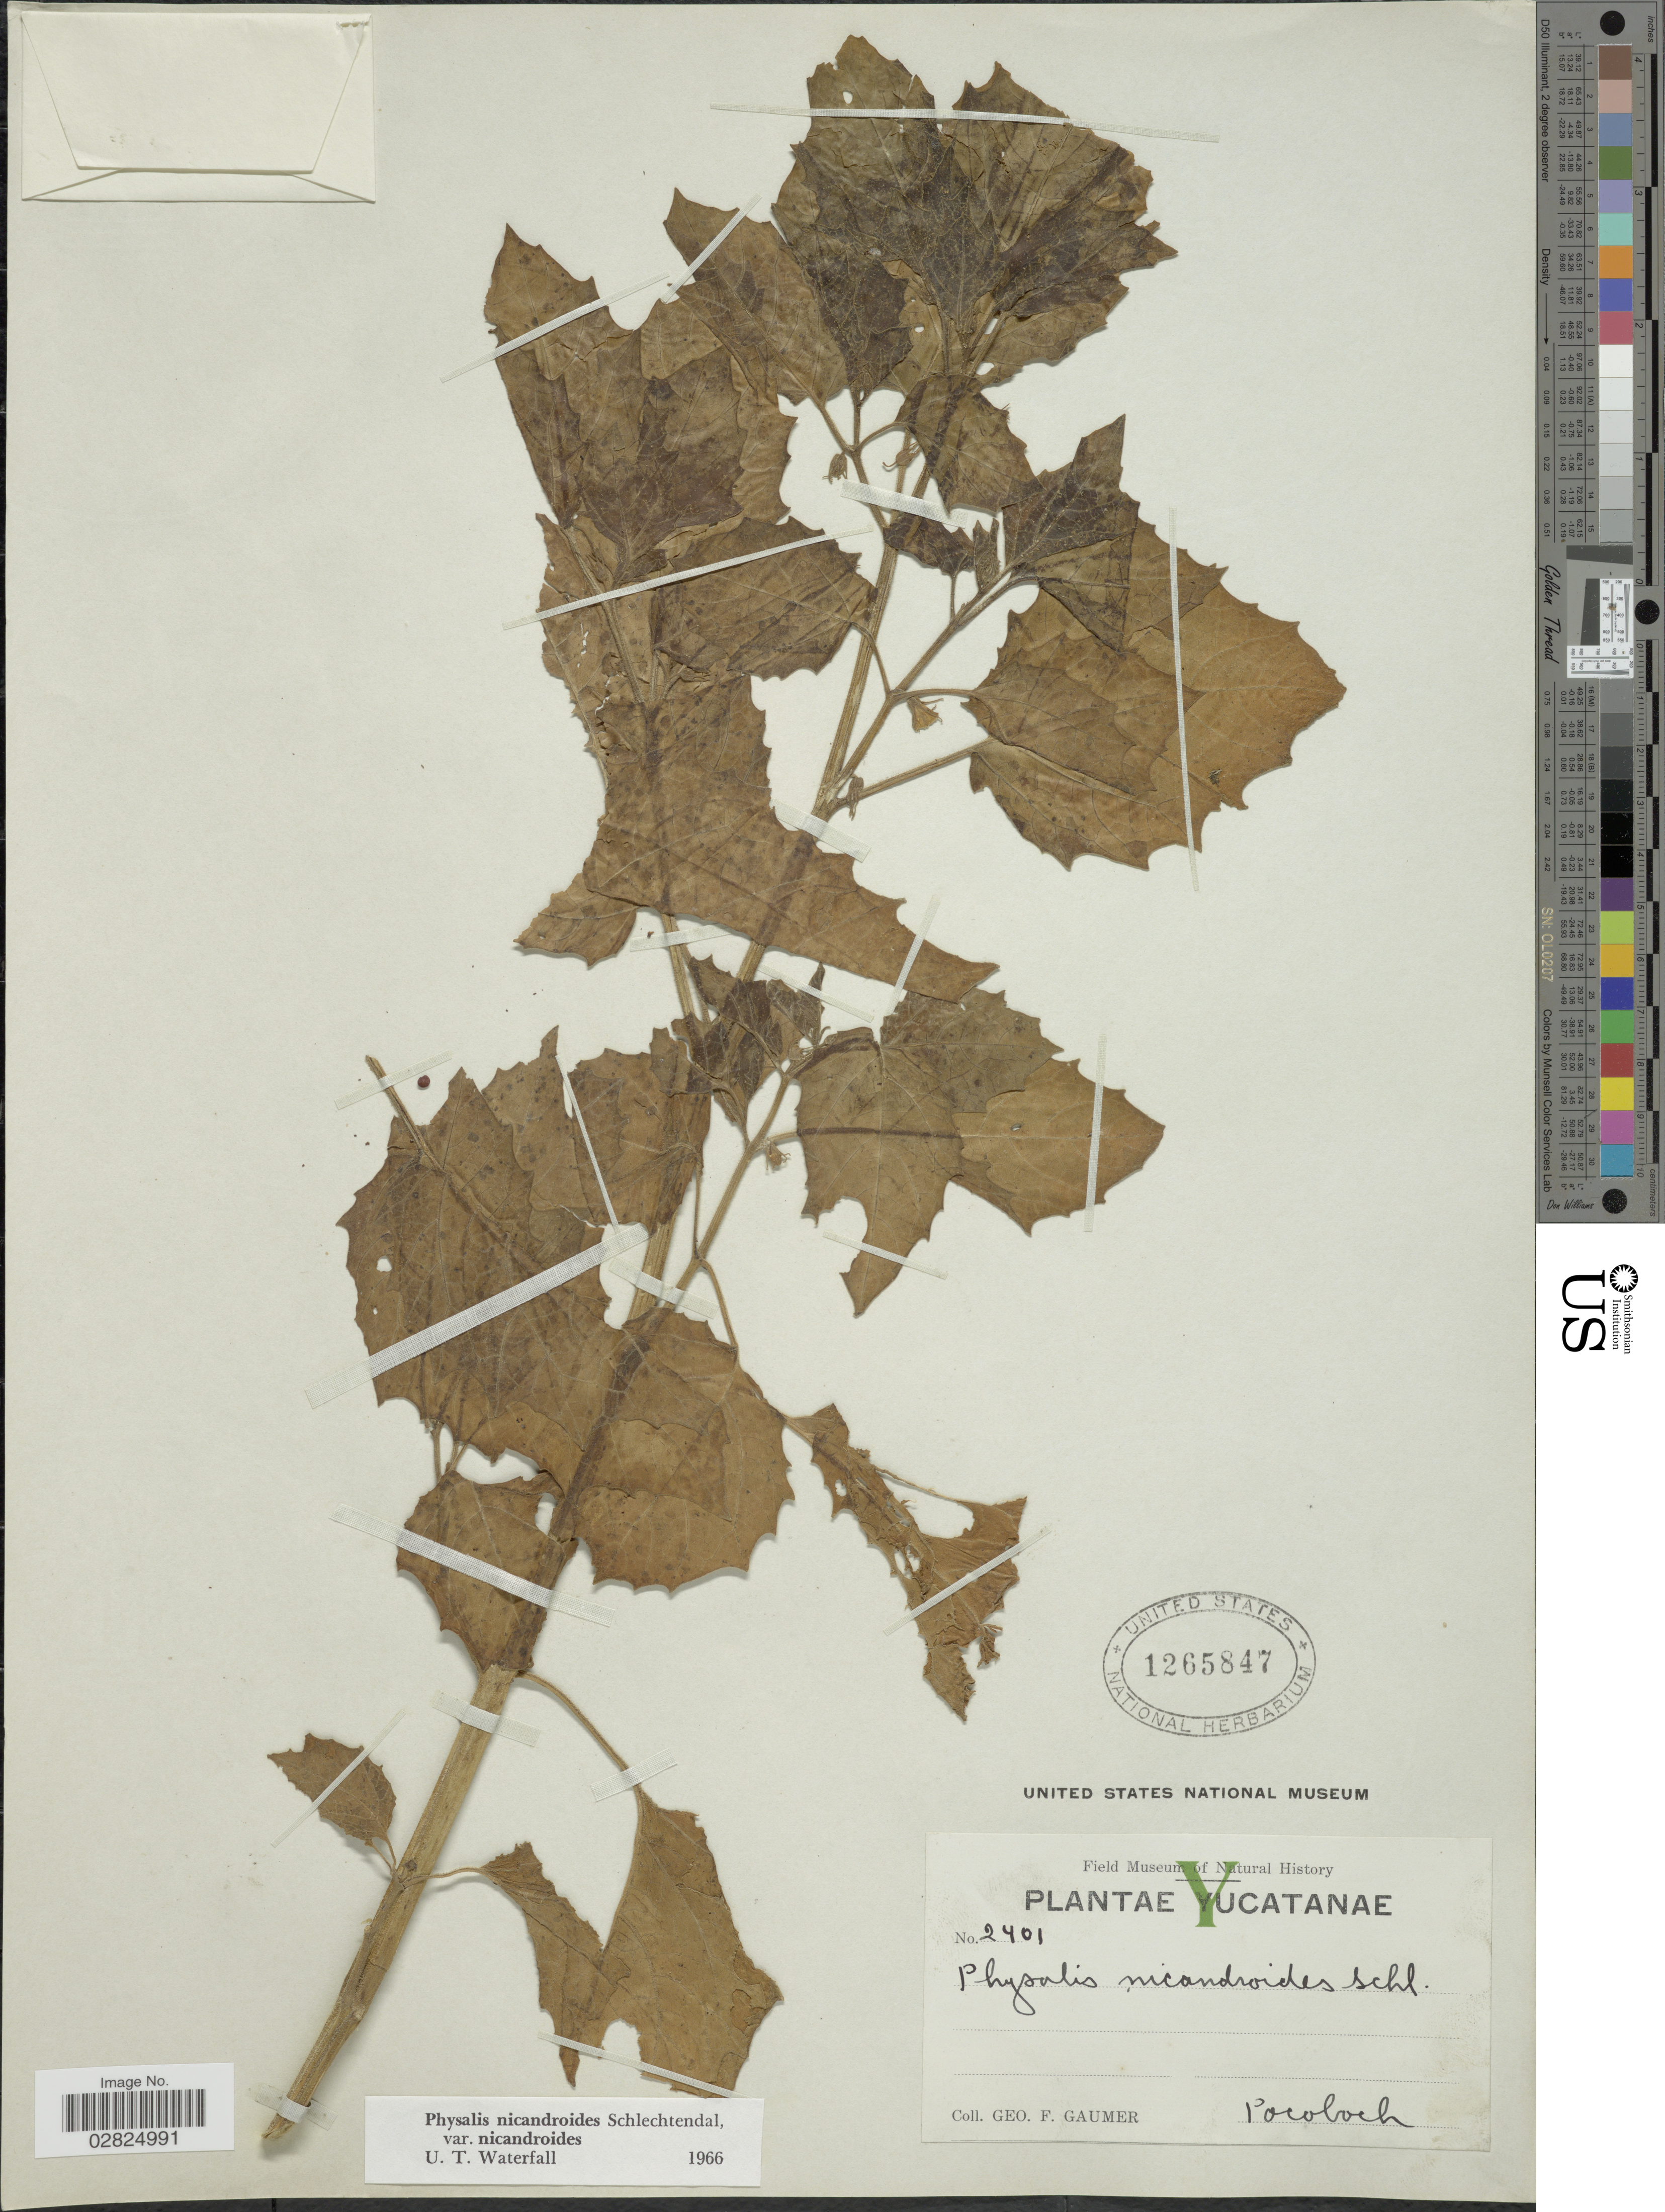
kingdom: Plantae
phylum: Tracheophyta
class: Magnoliopsida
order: Solanales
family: Solanaceae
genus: Physalis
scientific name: Physalis nicandroides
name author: Schltdl.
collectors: G. F. Gaumer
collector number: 2401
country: Mexico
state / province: Yucatán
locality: Pocoboch.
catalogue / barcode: US 1265847